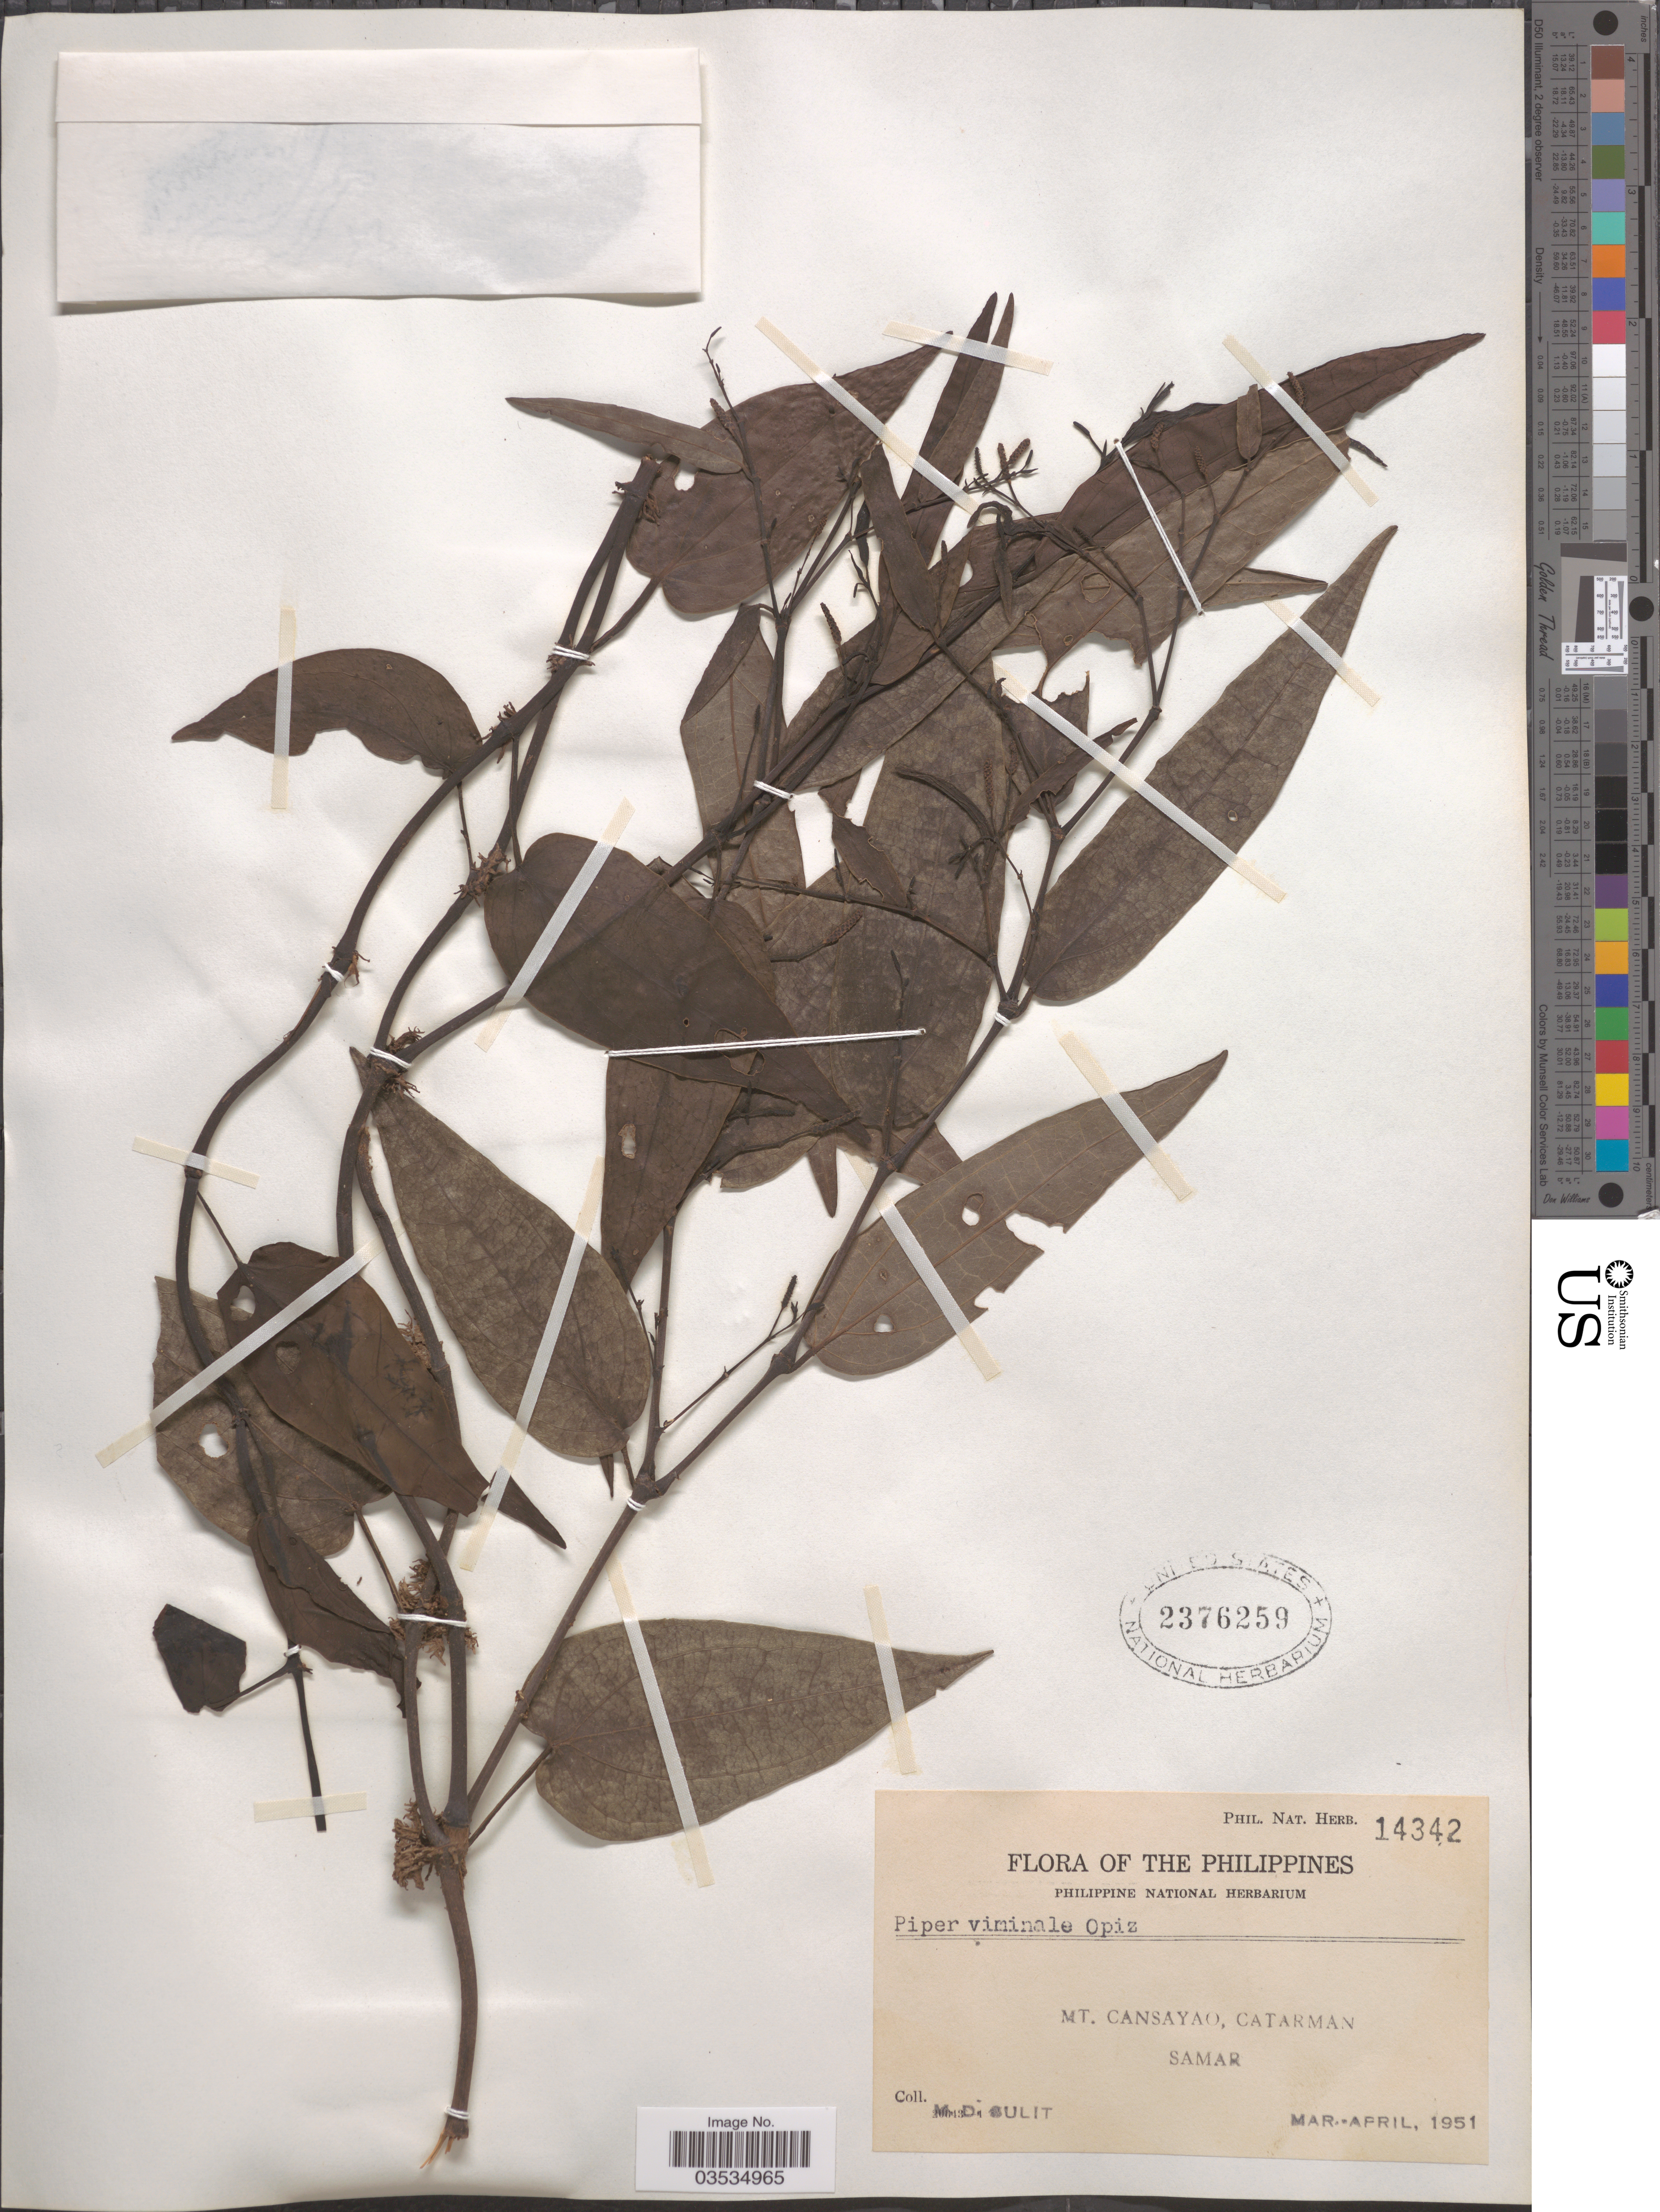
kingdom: Plantae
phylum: Tracheophyta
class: Magnoliopsida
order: Piperales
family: Piperaceae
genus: Piper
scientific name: Piper viminale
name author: Opiz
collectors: M. Sulit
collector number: Phil. Nat. Herb. 14342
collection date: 1951-03/1951-04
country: Philippines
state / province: Eastern Visayas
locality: Mt. Cansayao, Catarman. Samar.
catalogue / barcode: US 2376259